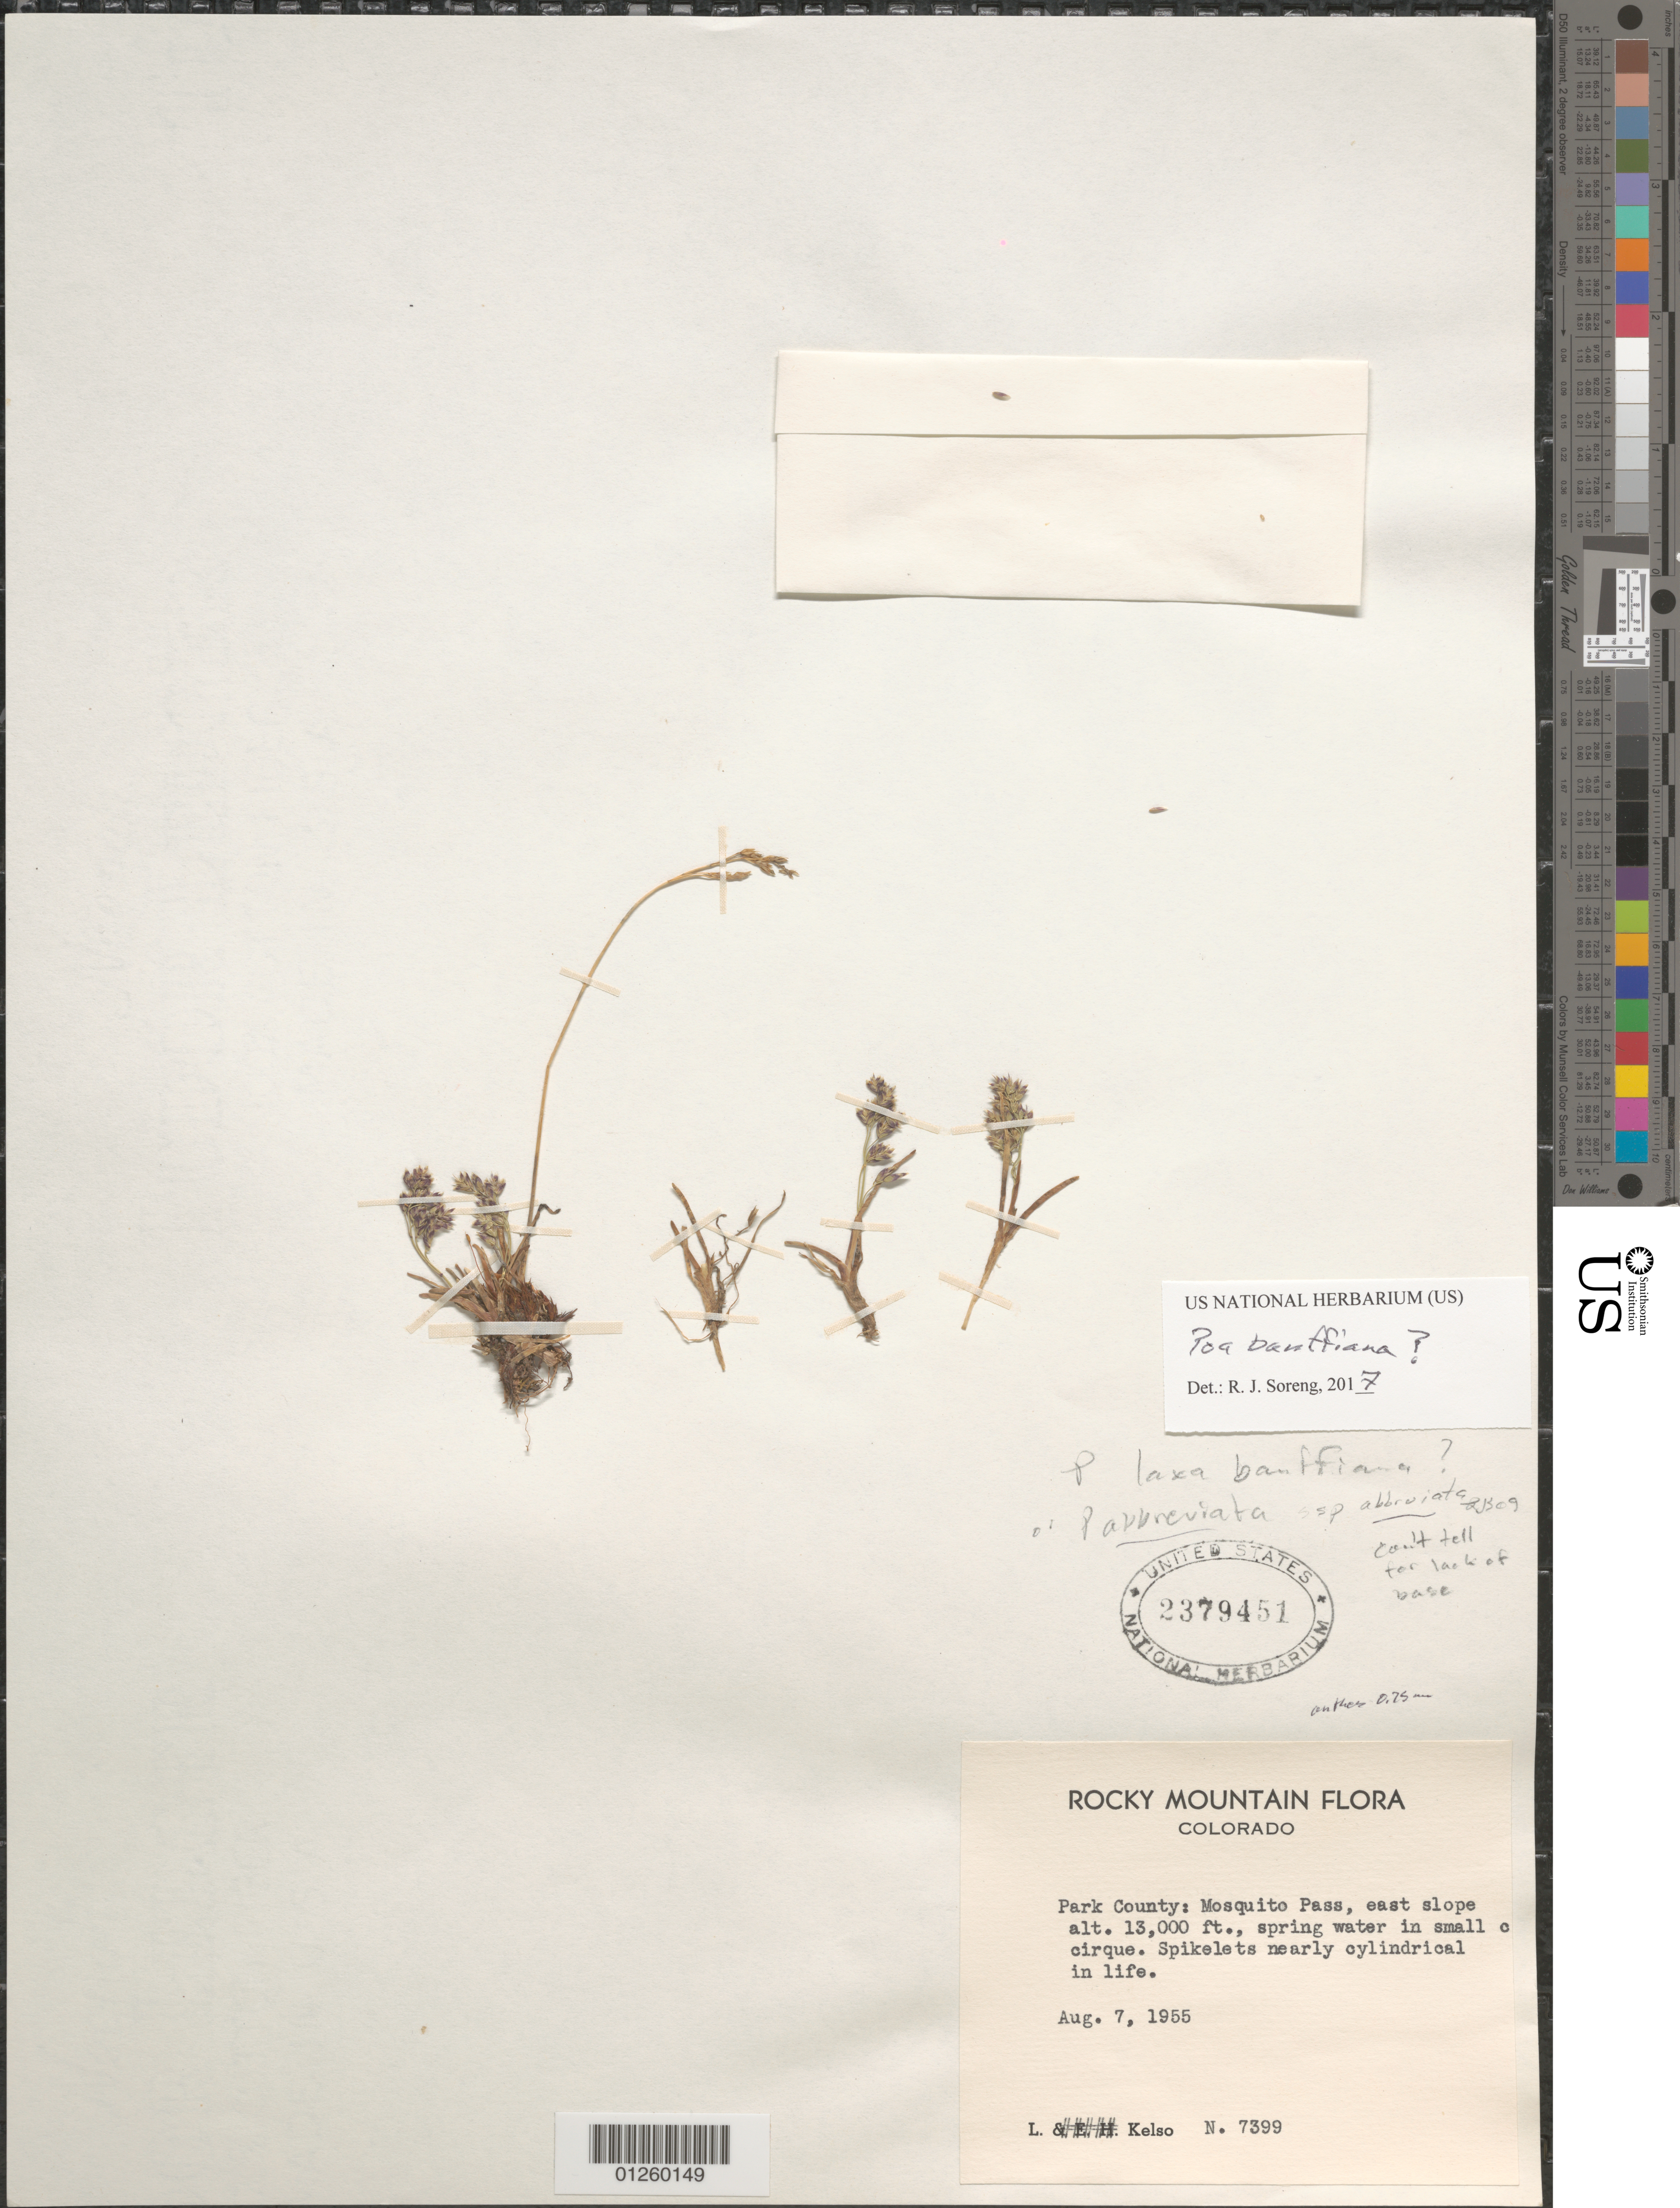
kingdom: Plantae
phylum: Tracheophyta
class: Liliopsida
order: Poales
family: Poaceae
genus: Poa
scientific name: Poa banffiana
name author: (Soreng) Soreng & L.J. Gillespie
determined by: Soreng, Robert J., Research Associate (BOT), Smithsonian Institution - National Museum of Natural History (UNITED STATES)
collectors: L. Kelso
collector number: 7399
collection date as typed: Aug. 7, 1955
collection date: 1955-08-07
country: United States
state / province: Colorado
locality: Park County: Mosquito Pass, east slope. Spring water in small cirque.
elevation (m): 3962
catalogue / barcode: US 2379451